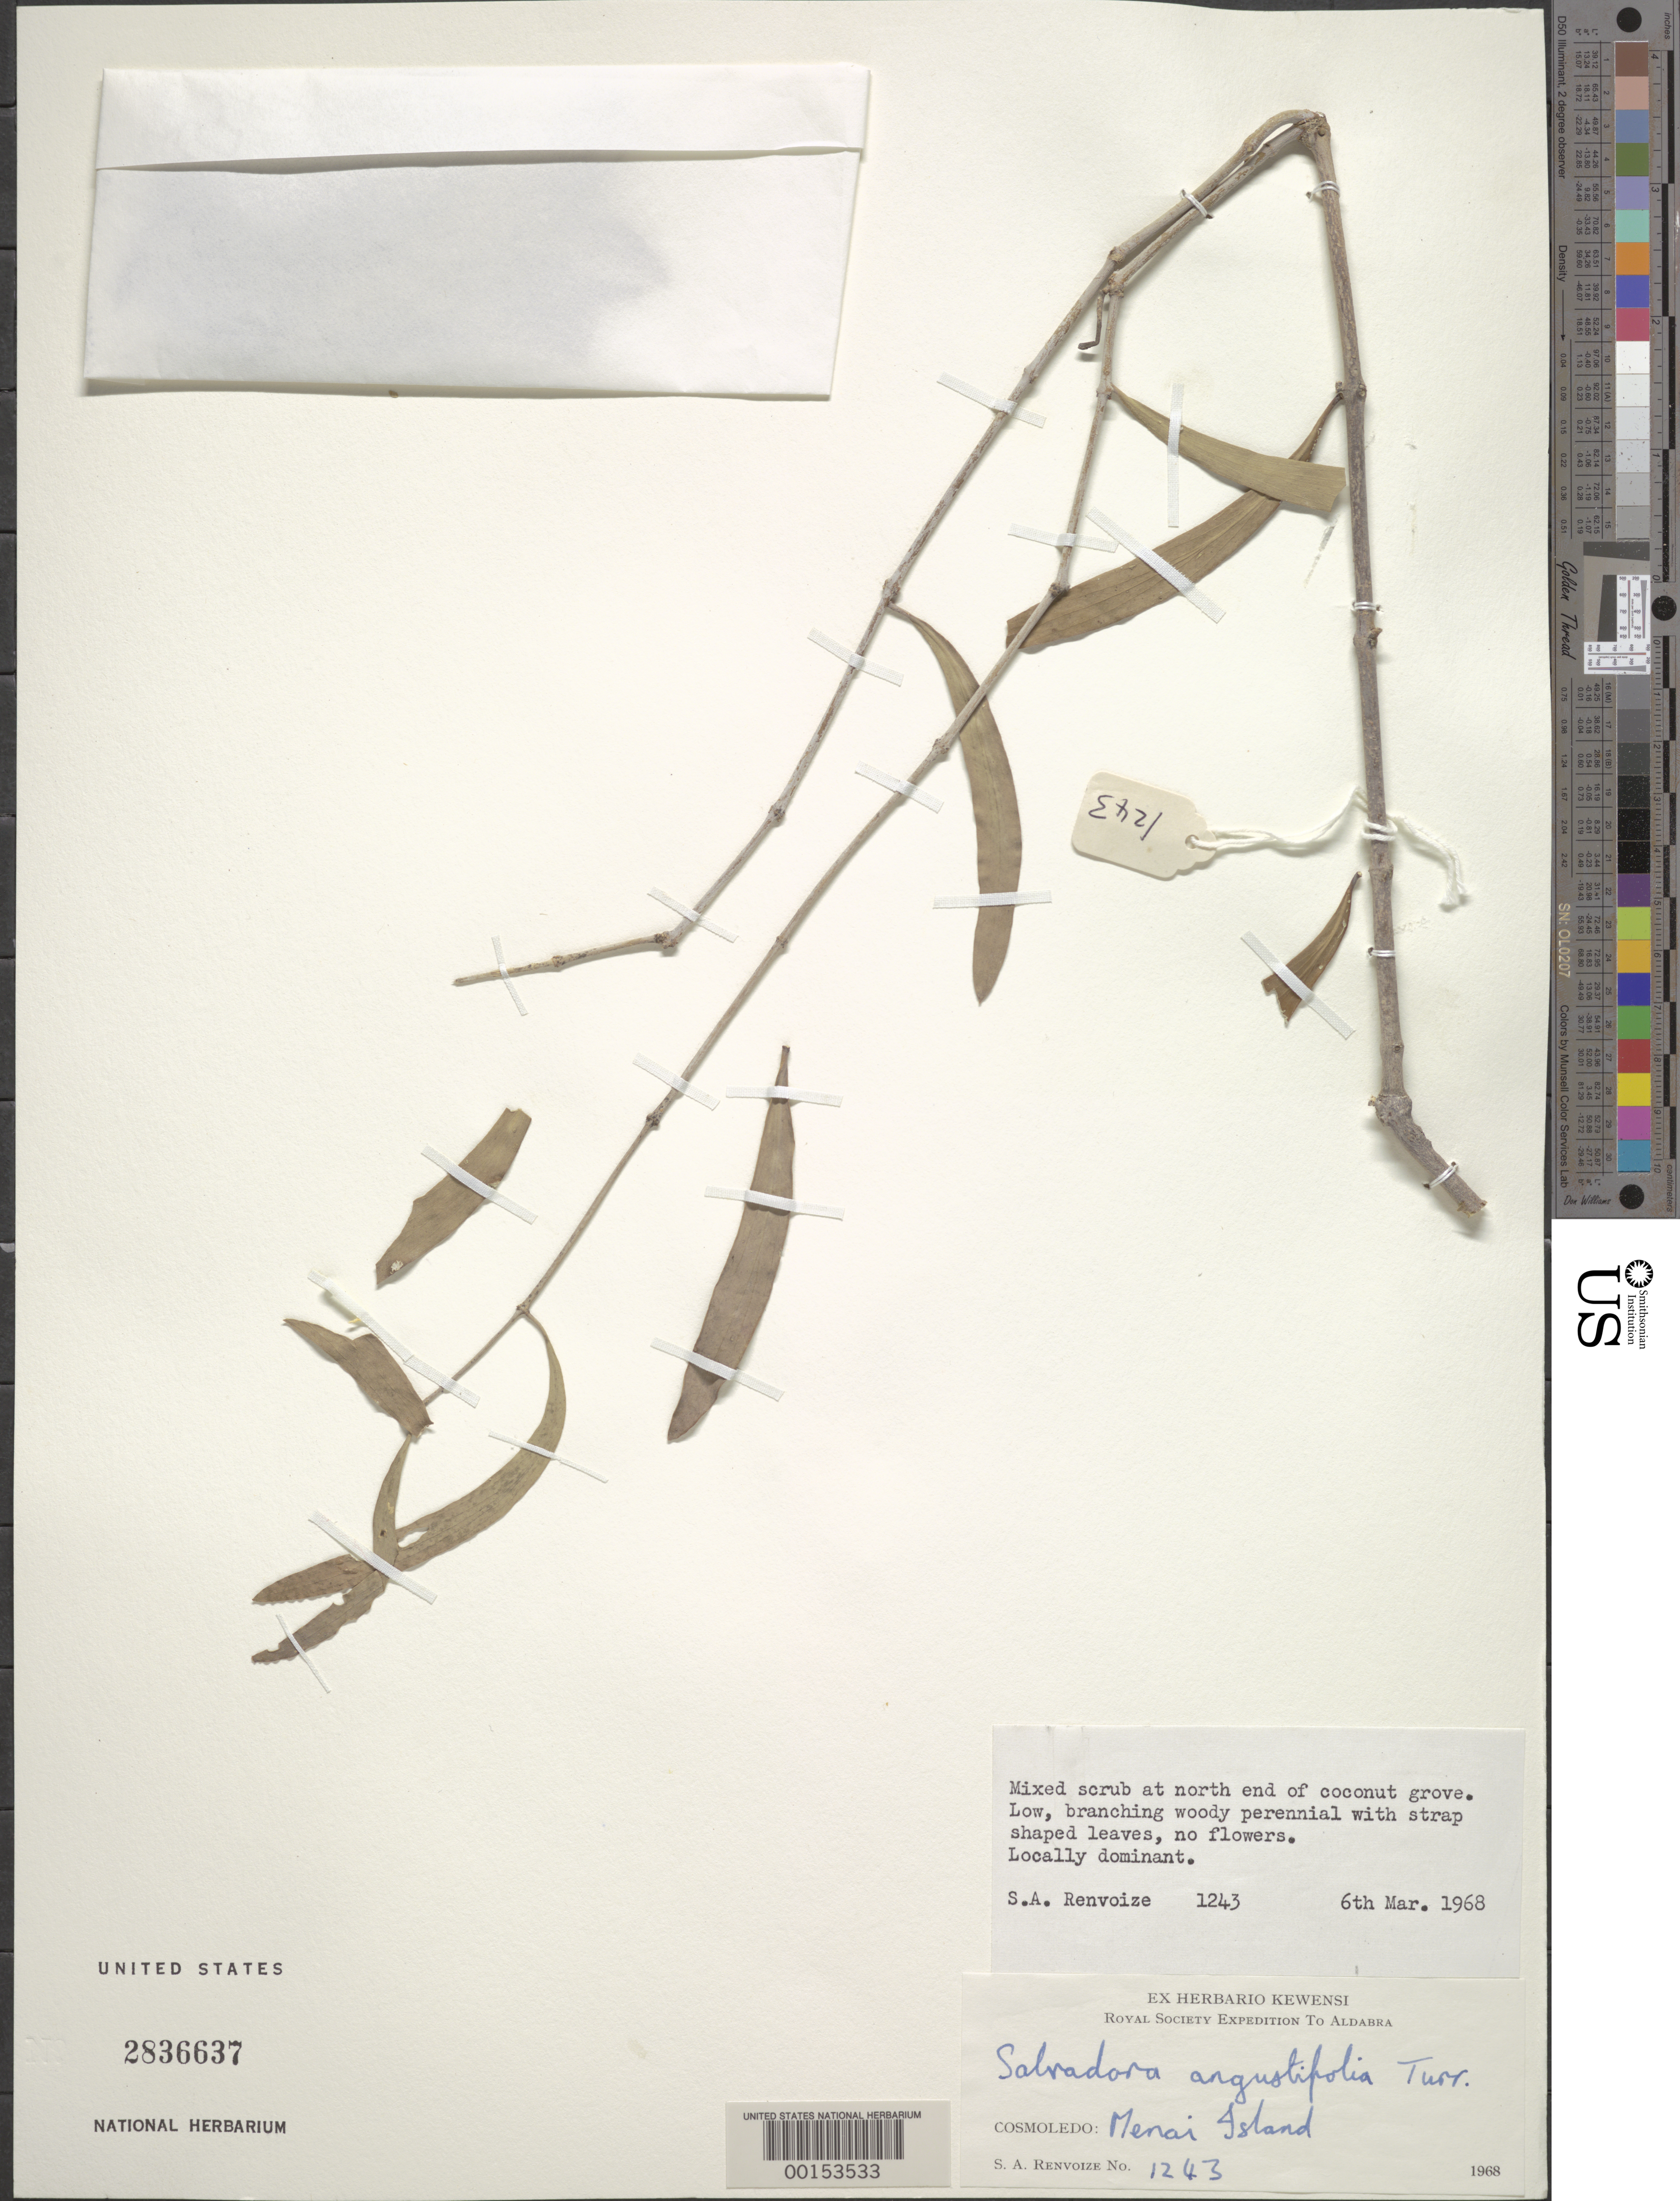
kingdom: Plantae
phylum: Tracheophyta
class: Magnoliopsida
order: Brassicales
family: Salvadoraceae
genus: Salvadora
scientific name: Salvadora angustifolia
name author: Turill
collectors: S. A. Renvoize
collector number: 1243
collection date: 1968-03-06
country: Seychelles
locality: Aldabra. Cosmoledo: Menai Island.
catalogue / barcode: US 2836637